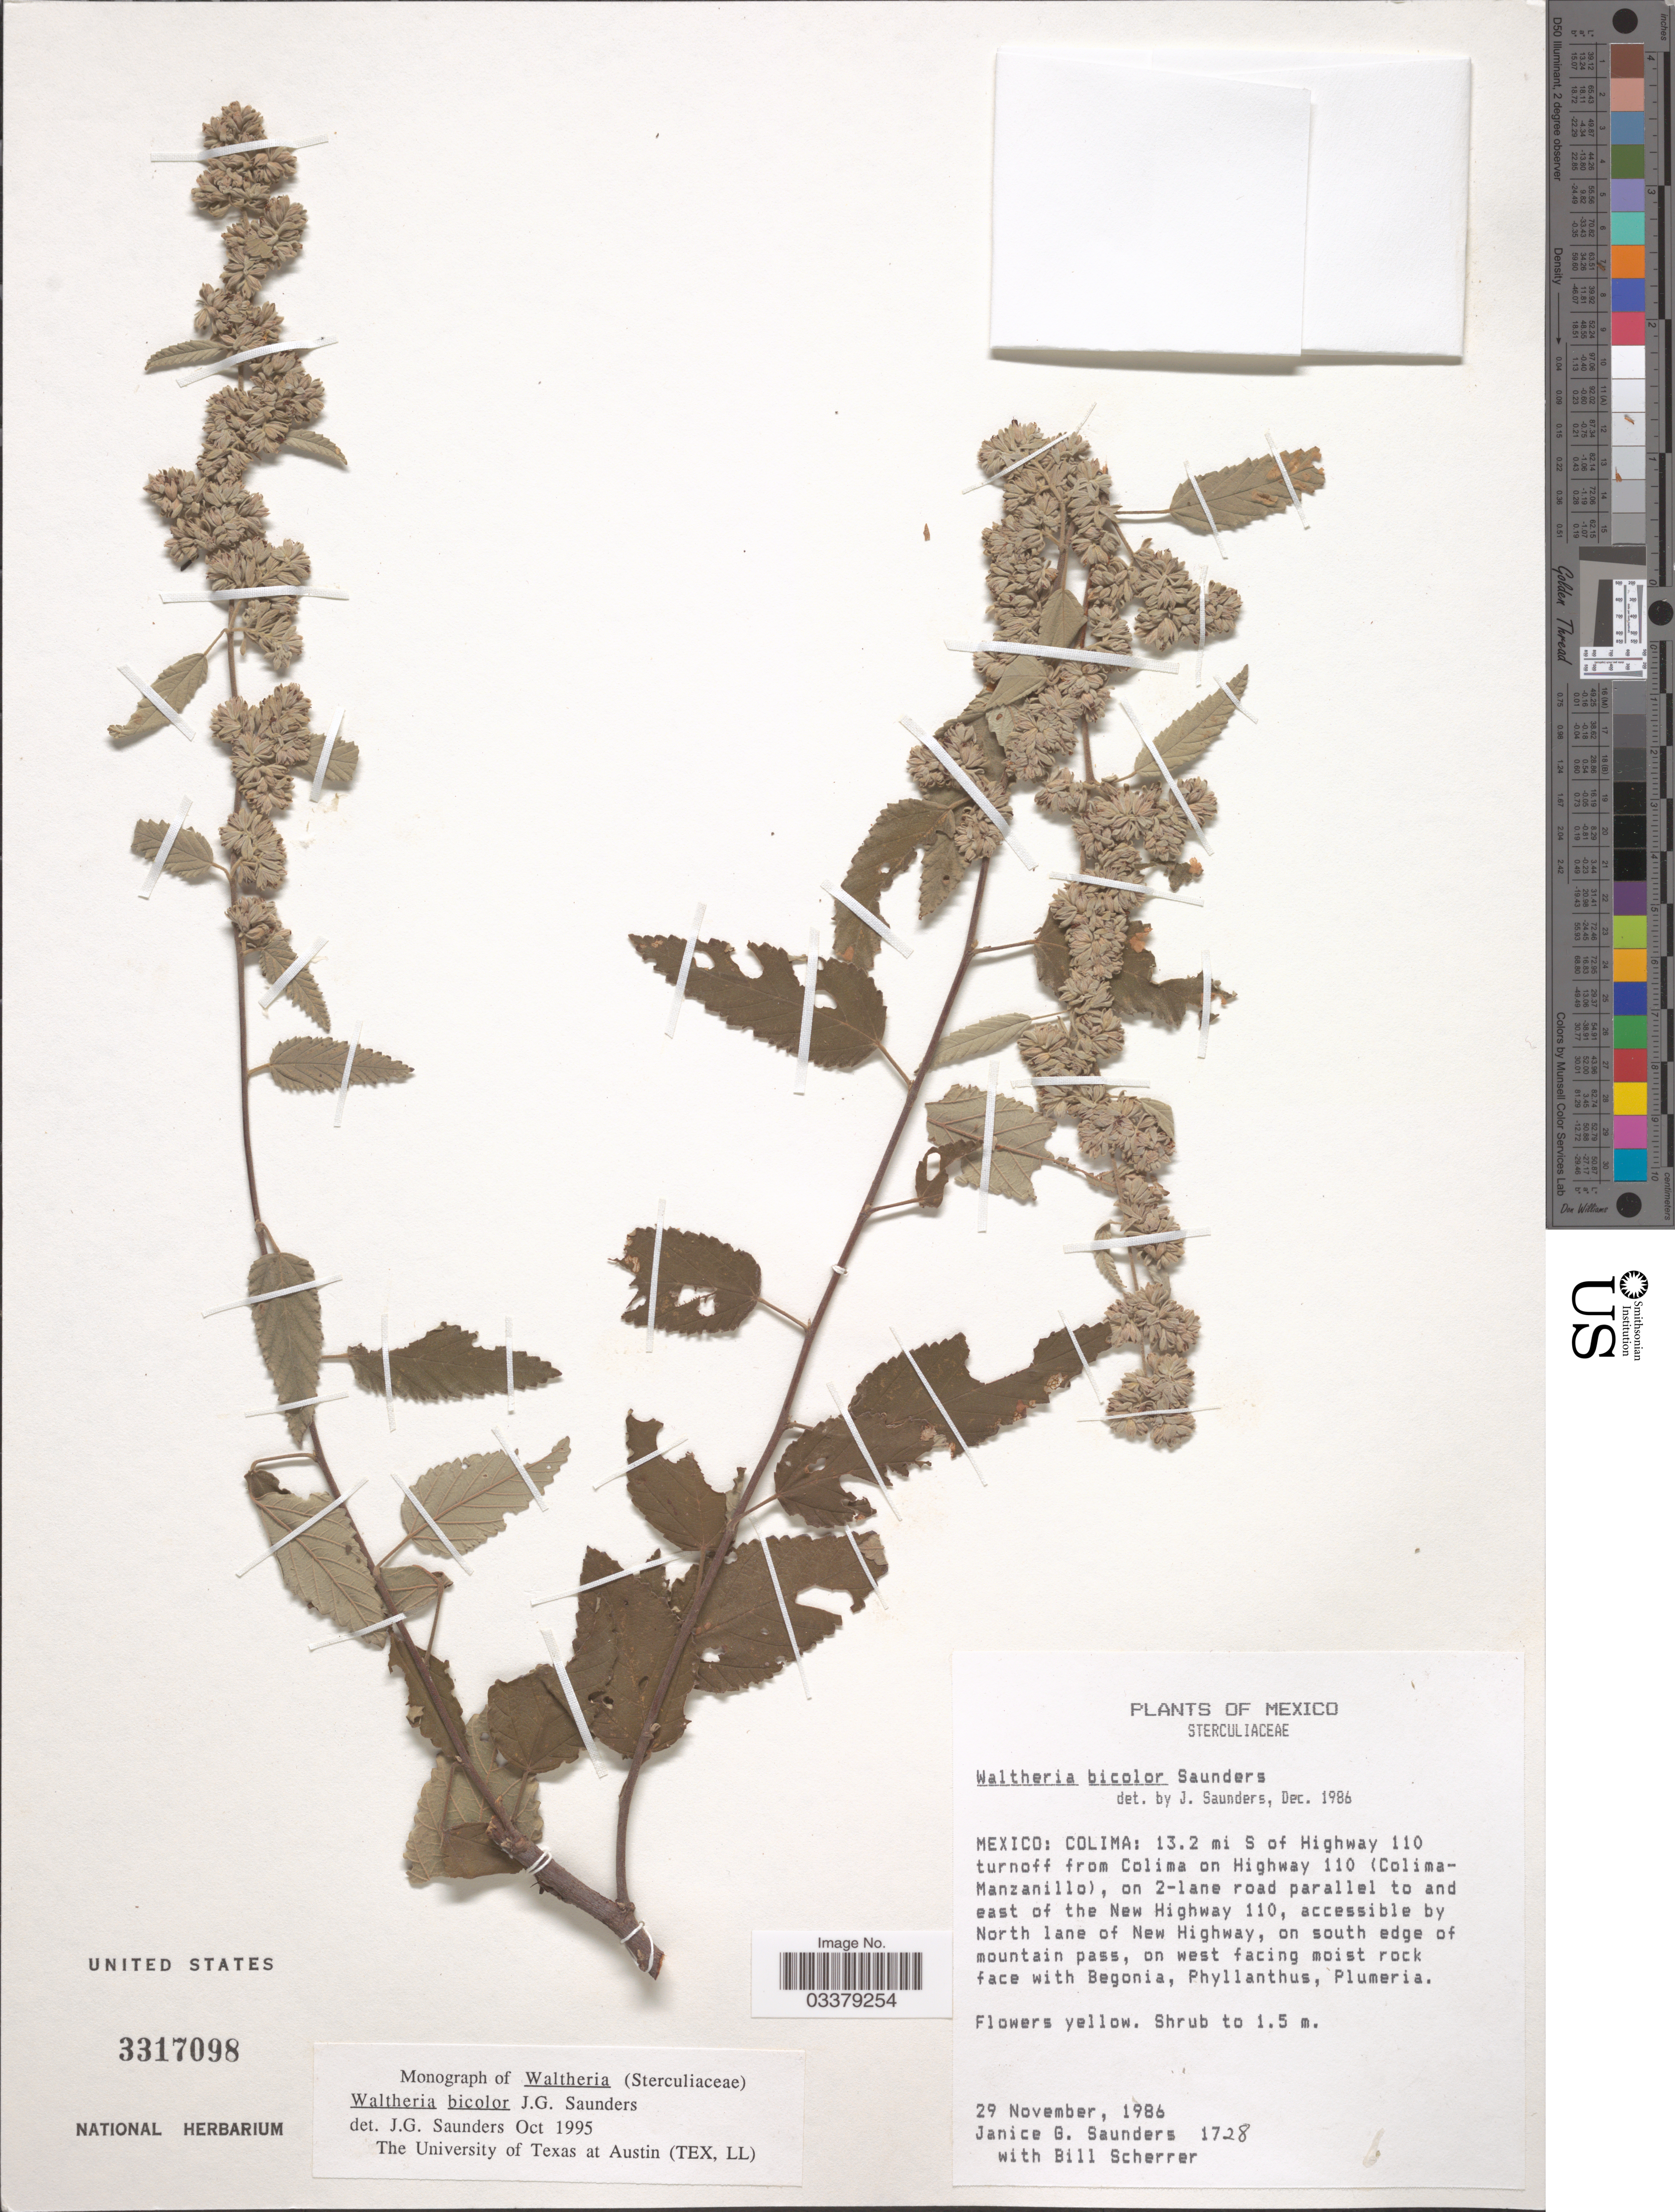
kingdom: Plantae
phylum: Tracheophyta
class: Magnoliopsida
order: Malvales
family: Malvaceae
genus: Waltheria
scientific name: Waltheria bicolor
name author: J.G. Saunders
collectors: J. G. Saunders & B. Scherrer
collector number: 1728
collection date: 1986-11-29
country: Mexico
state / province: Colima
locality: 13.2 mi S of Highway 110 turnoff from Colima on Highway 110 (Colima-Manzanillo), on 2-lane road parallel to and east of the New Highway 110, accessible by North lane of New Highway, on south edge of mountain pass.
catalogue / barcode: US 3317098